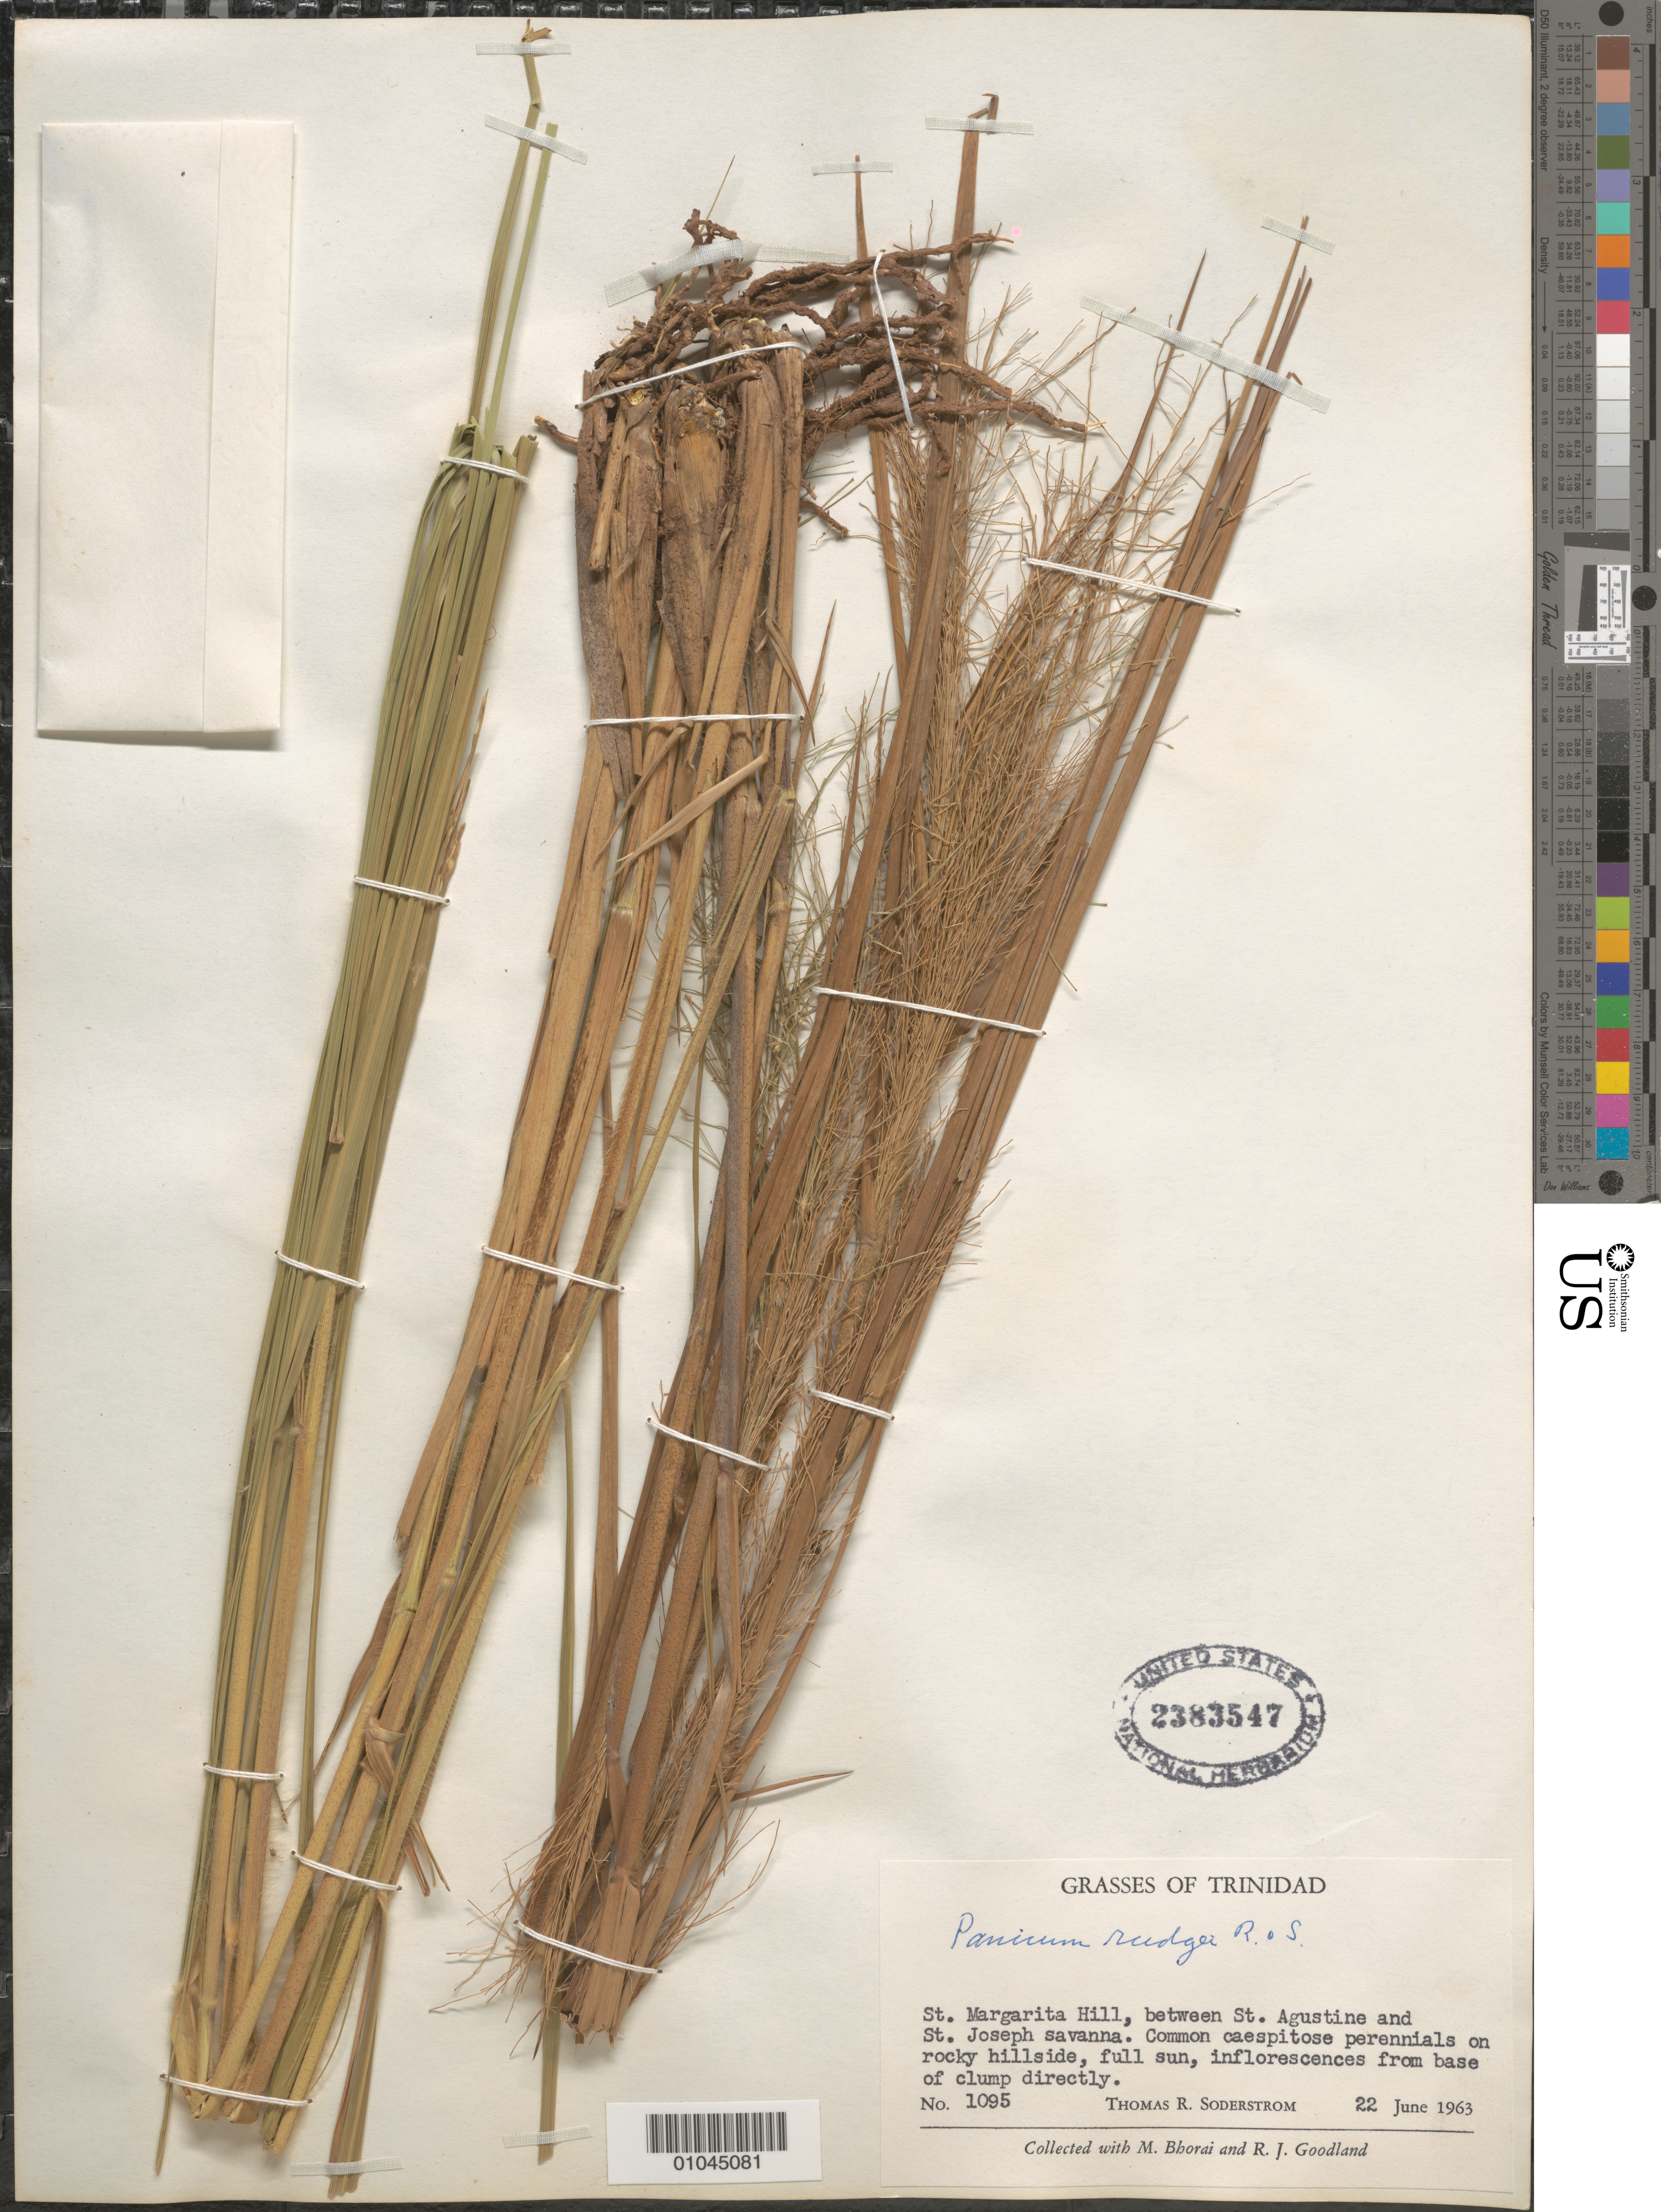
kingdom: Plantae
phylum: Tracheophyta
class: Liliopsida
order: Poales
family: Poaceae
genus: Panicum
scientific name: Panicum rudgei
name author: Roem. & Schult.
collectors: T. R. Soderstrom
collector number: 1095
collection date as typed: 22 Jun 1963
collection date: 1963-06-22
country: Trinidad and Tobago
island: Trinidad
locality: St. Margarita Hill, between St. Augustine and St. Joseph savanna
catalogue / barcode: US 2383547